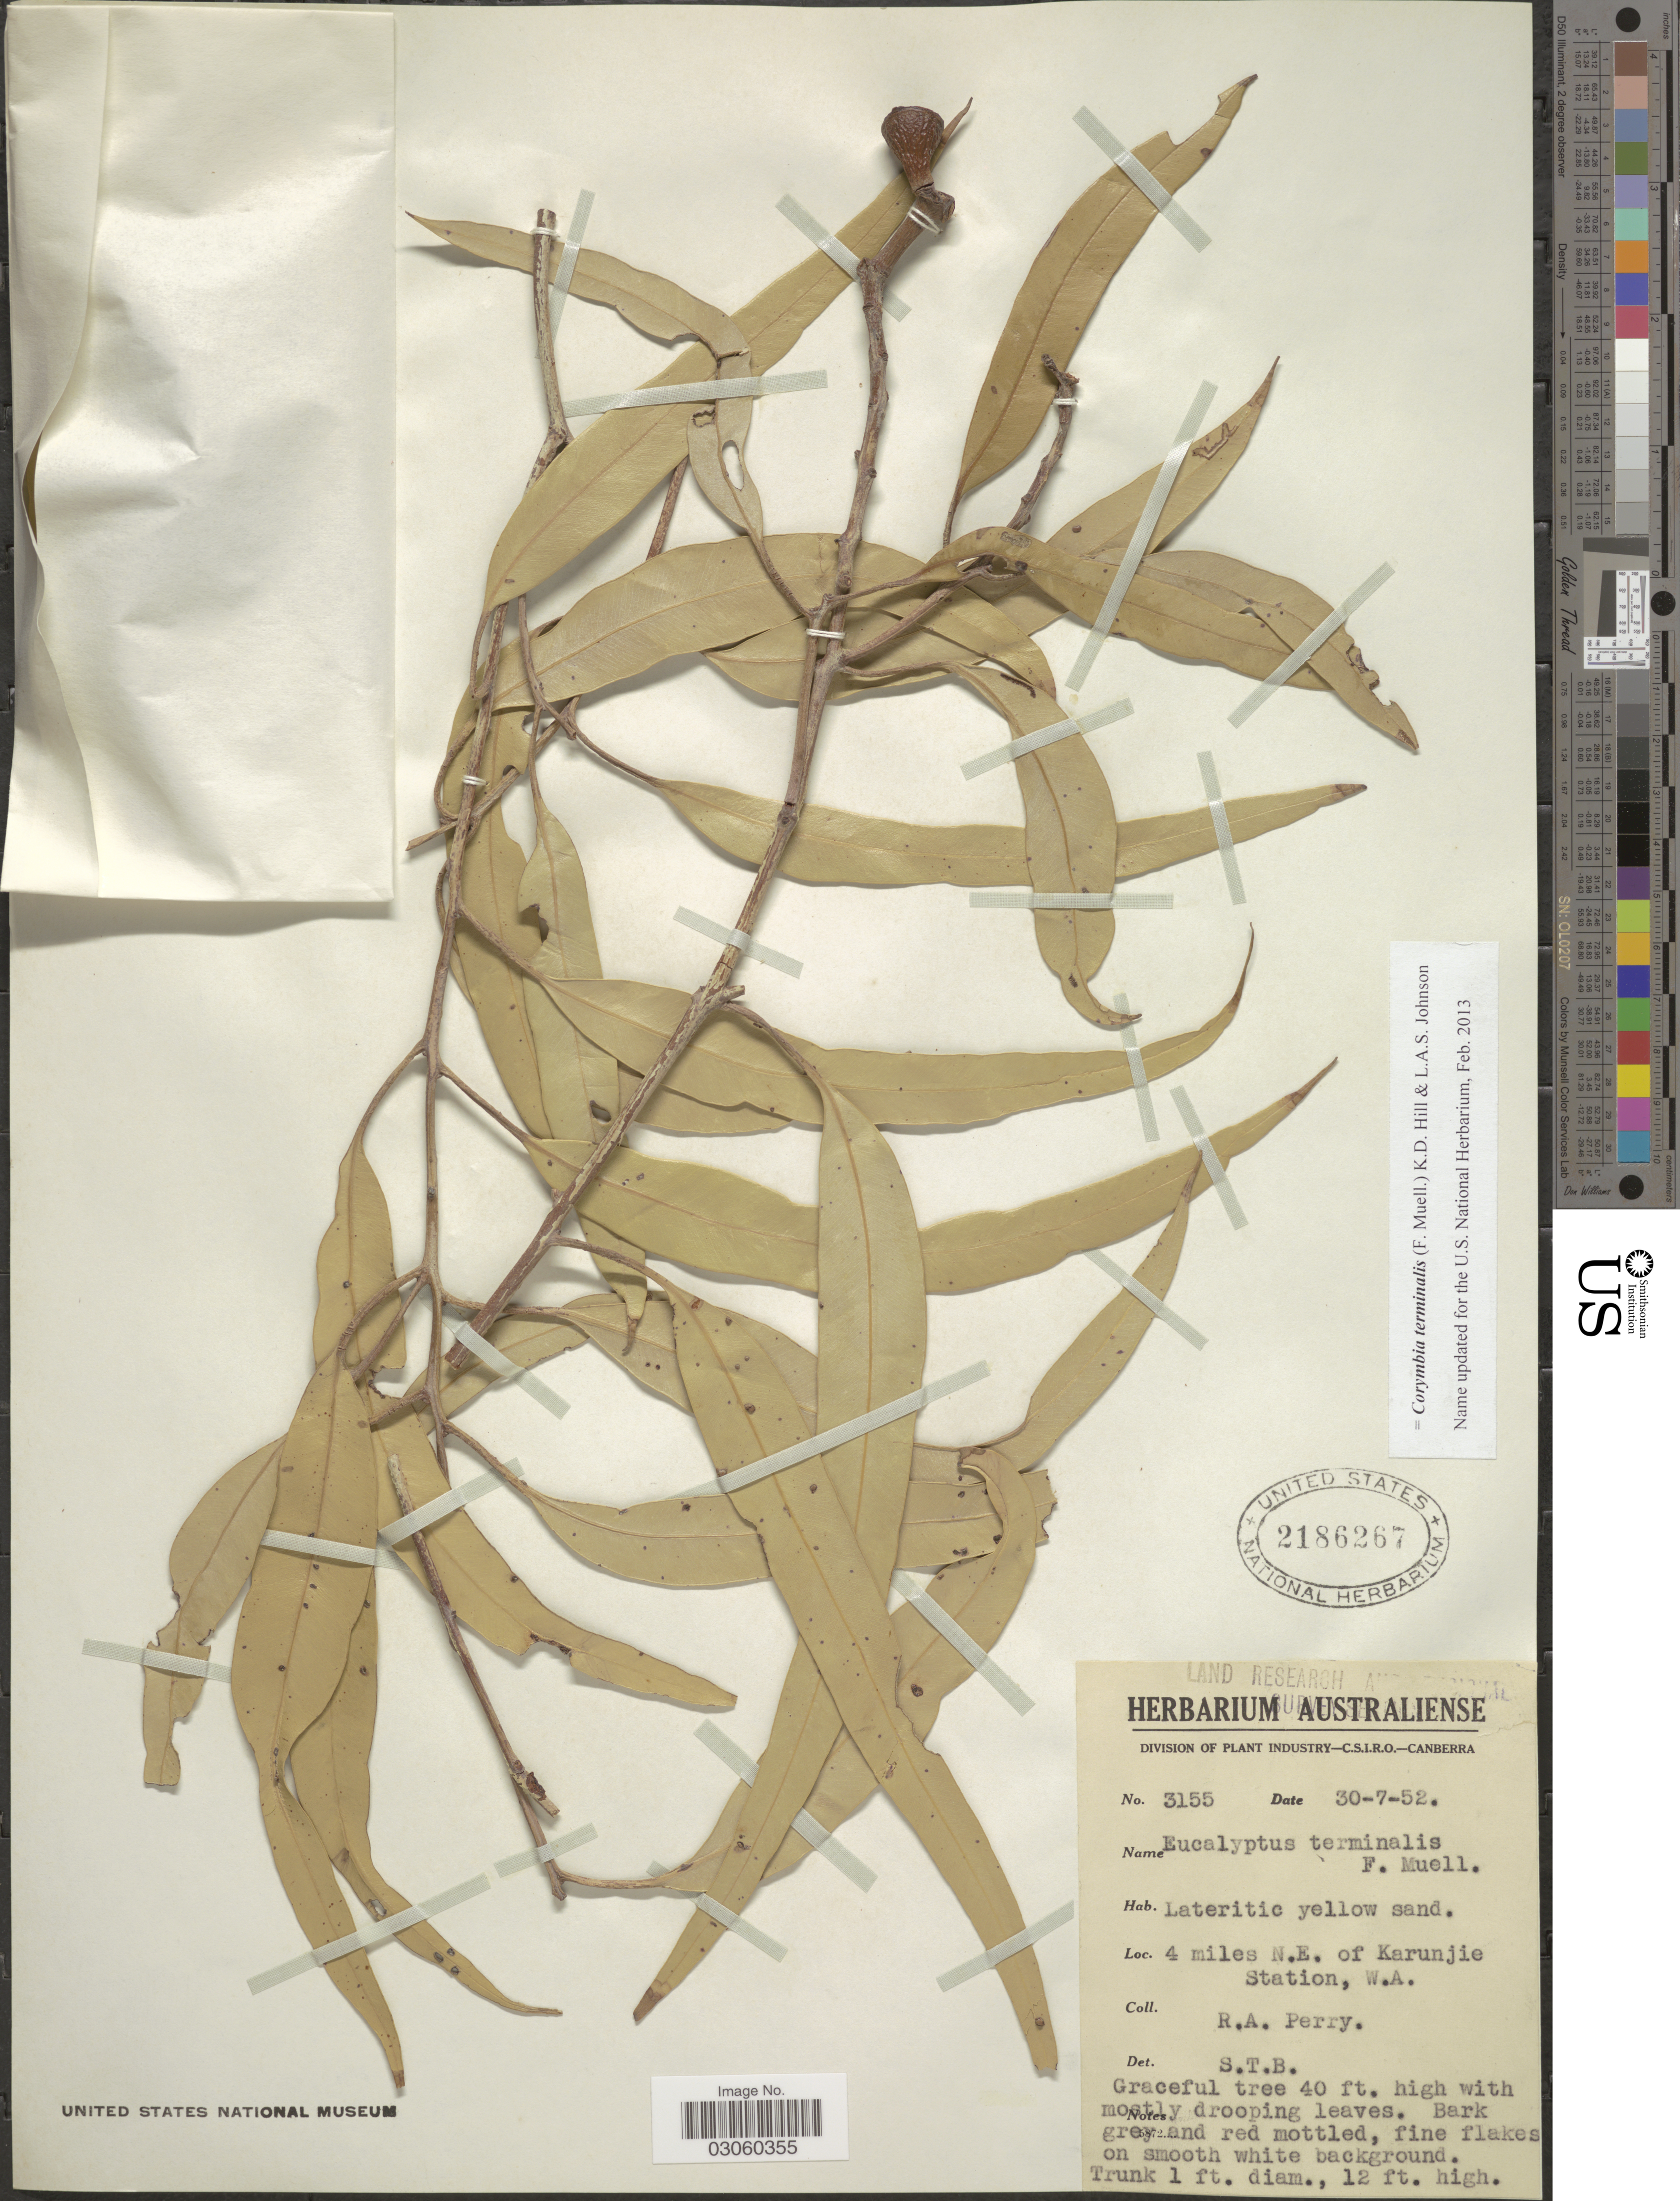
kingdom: Plantae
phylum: Tracheophyta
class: Magnoliopsida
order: Myrtales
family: Myrtaceae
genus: Corymbia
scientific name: Corymbia terminalis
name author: (F. Muell.) K.D. Hill & L.A.S. Johnson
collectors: Perry, R. A.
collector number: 3155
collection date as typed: Transcribed d/m/y: 30/7/52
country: Australia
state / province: Western Australia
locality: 4 miles N.E. of Karunjie Station, W.A.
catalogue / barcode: US 2186267